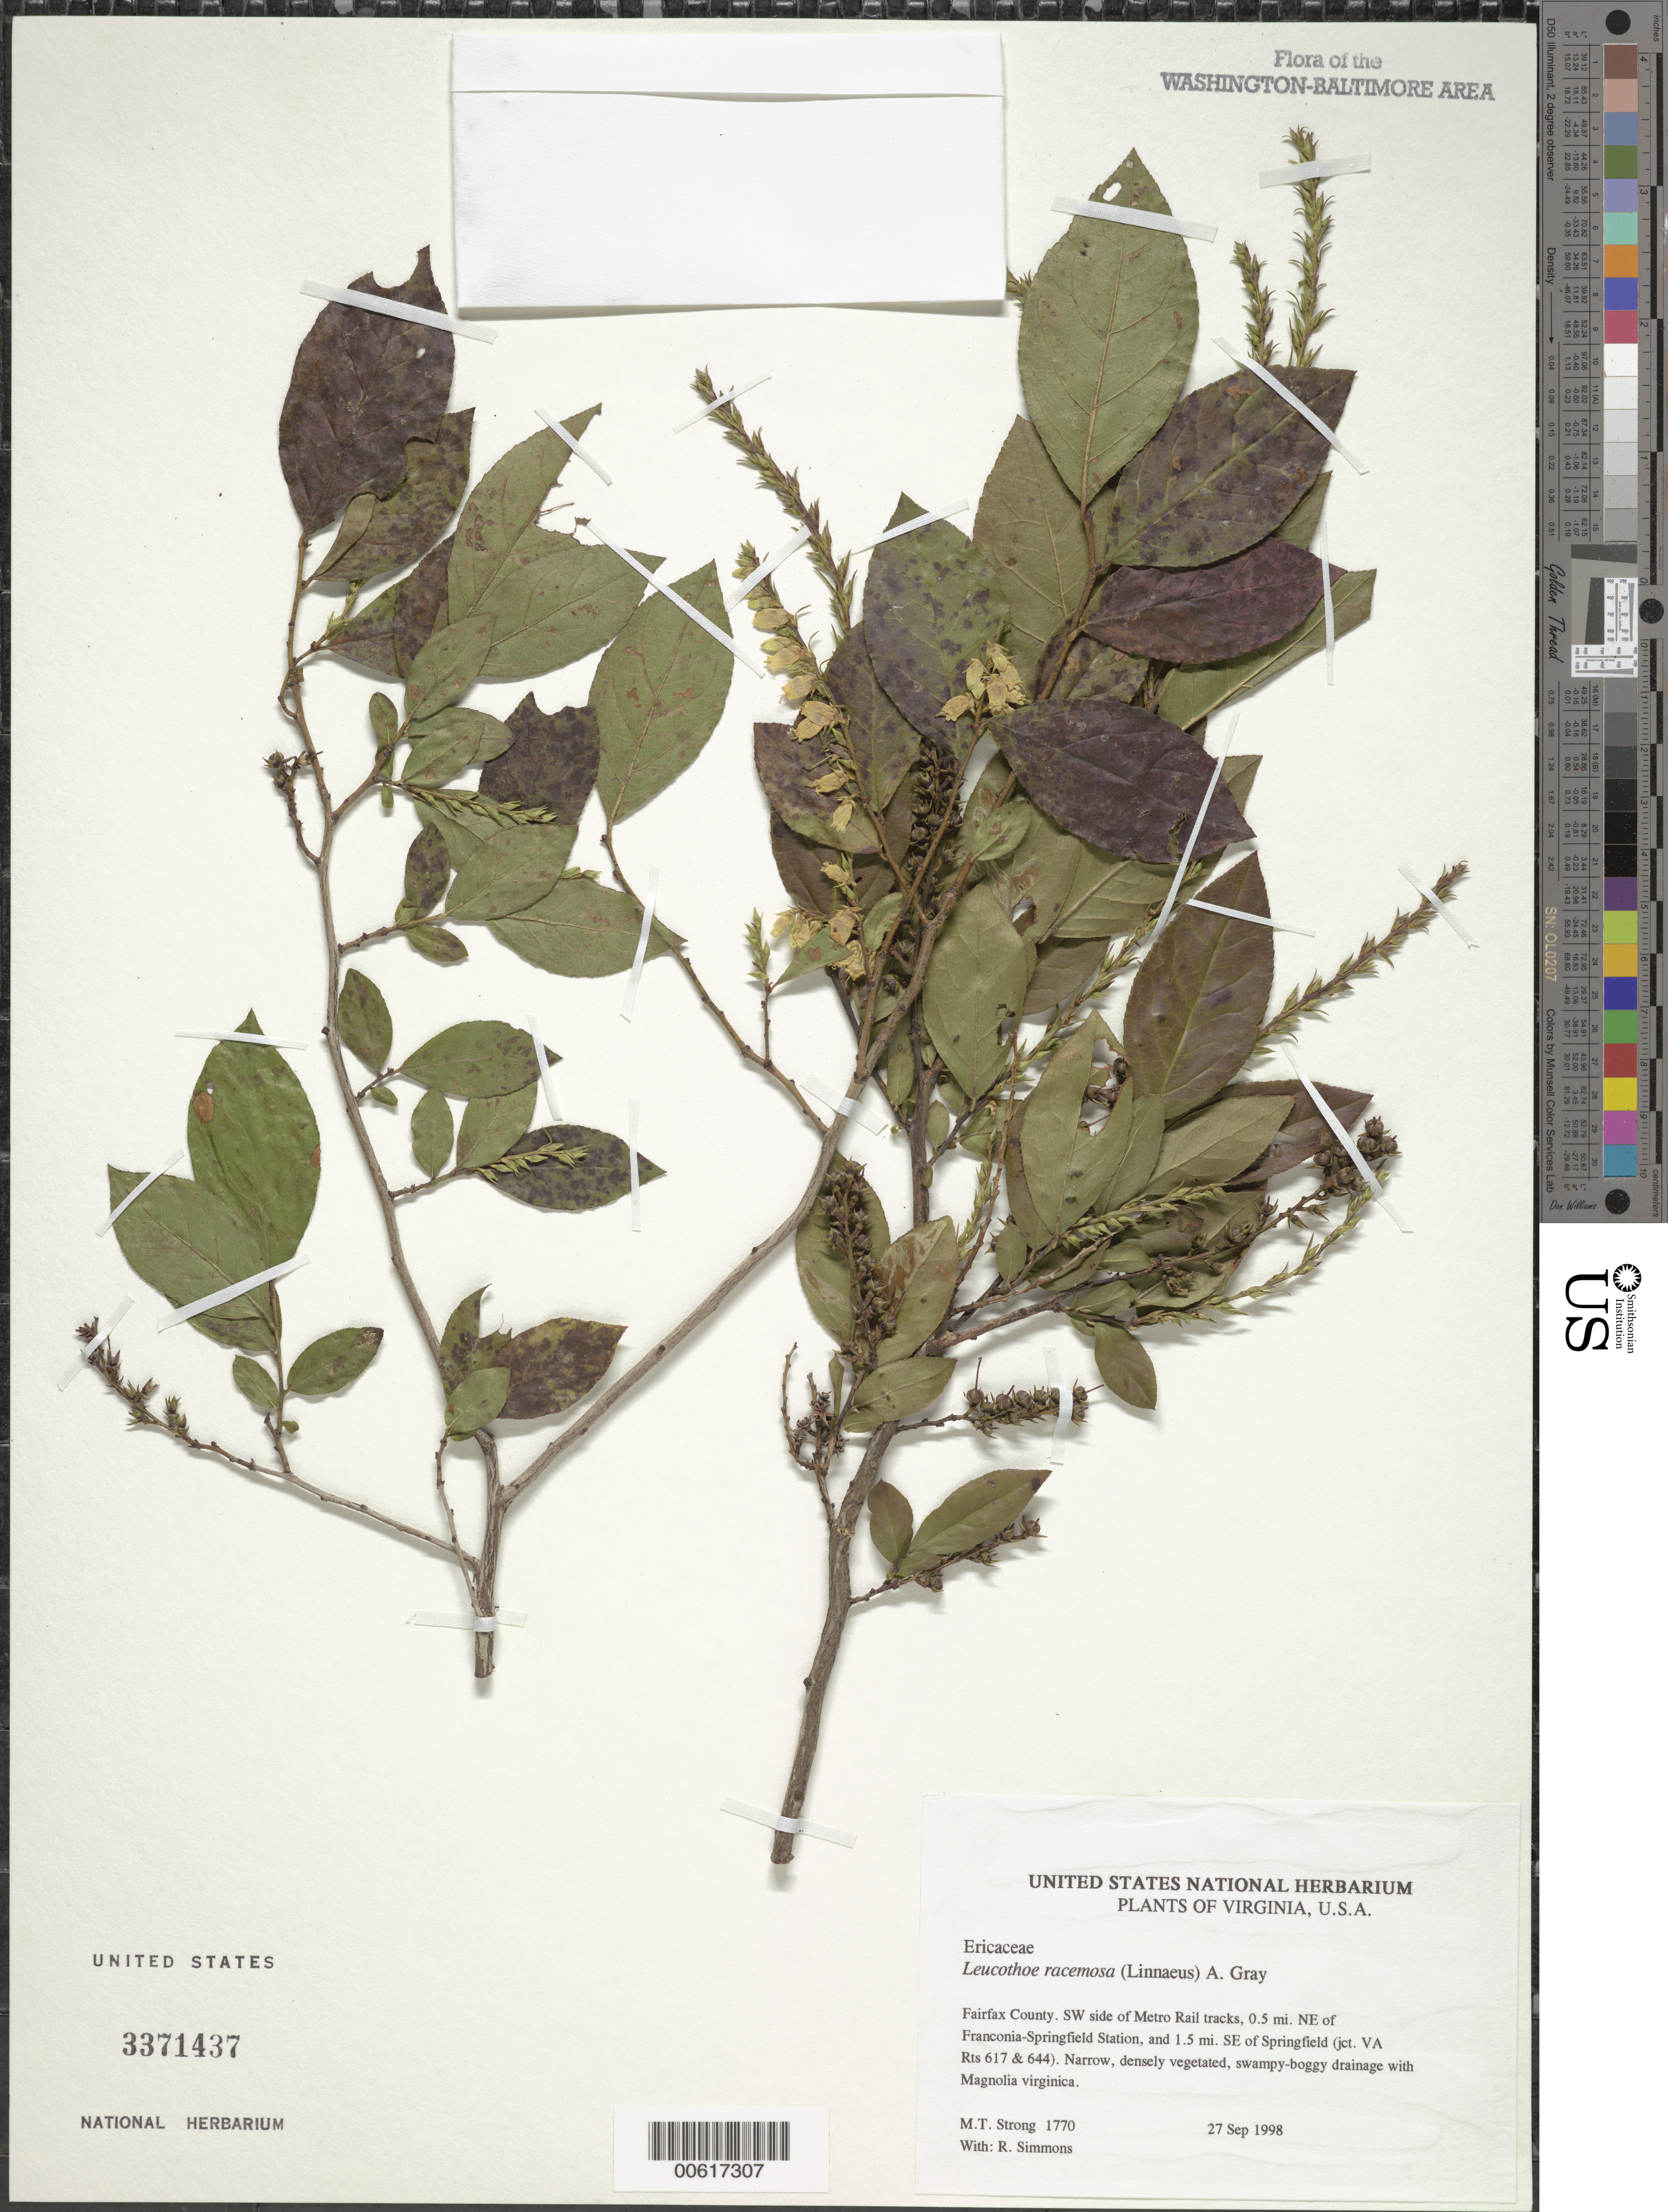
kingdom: Plantae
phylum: Tracheophyta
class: Magnoliopsida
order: Ericales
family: Ericaceae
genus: Leucothoe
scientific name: Leucothoë racemosa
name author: (L.) A. Gray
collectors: M. T. Strong & R. Simmons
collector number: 1770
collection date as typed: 27 Sep 1998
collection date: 1998-09-27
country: United States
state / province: Virginia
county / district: Fairfax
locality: SW side of Metro Rail System, 0.5-0.6 mi. NE of Franconia-Springfield Station, 1.5 mi. SE of Springfield (jct. VA Rts 617 & 644)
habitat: Narrow, densely vegetated, swampy-boggy drainage with Magnolia Virginica.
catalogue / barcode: US 3371437